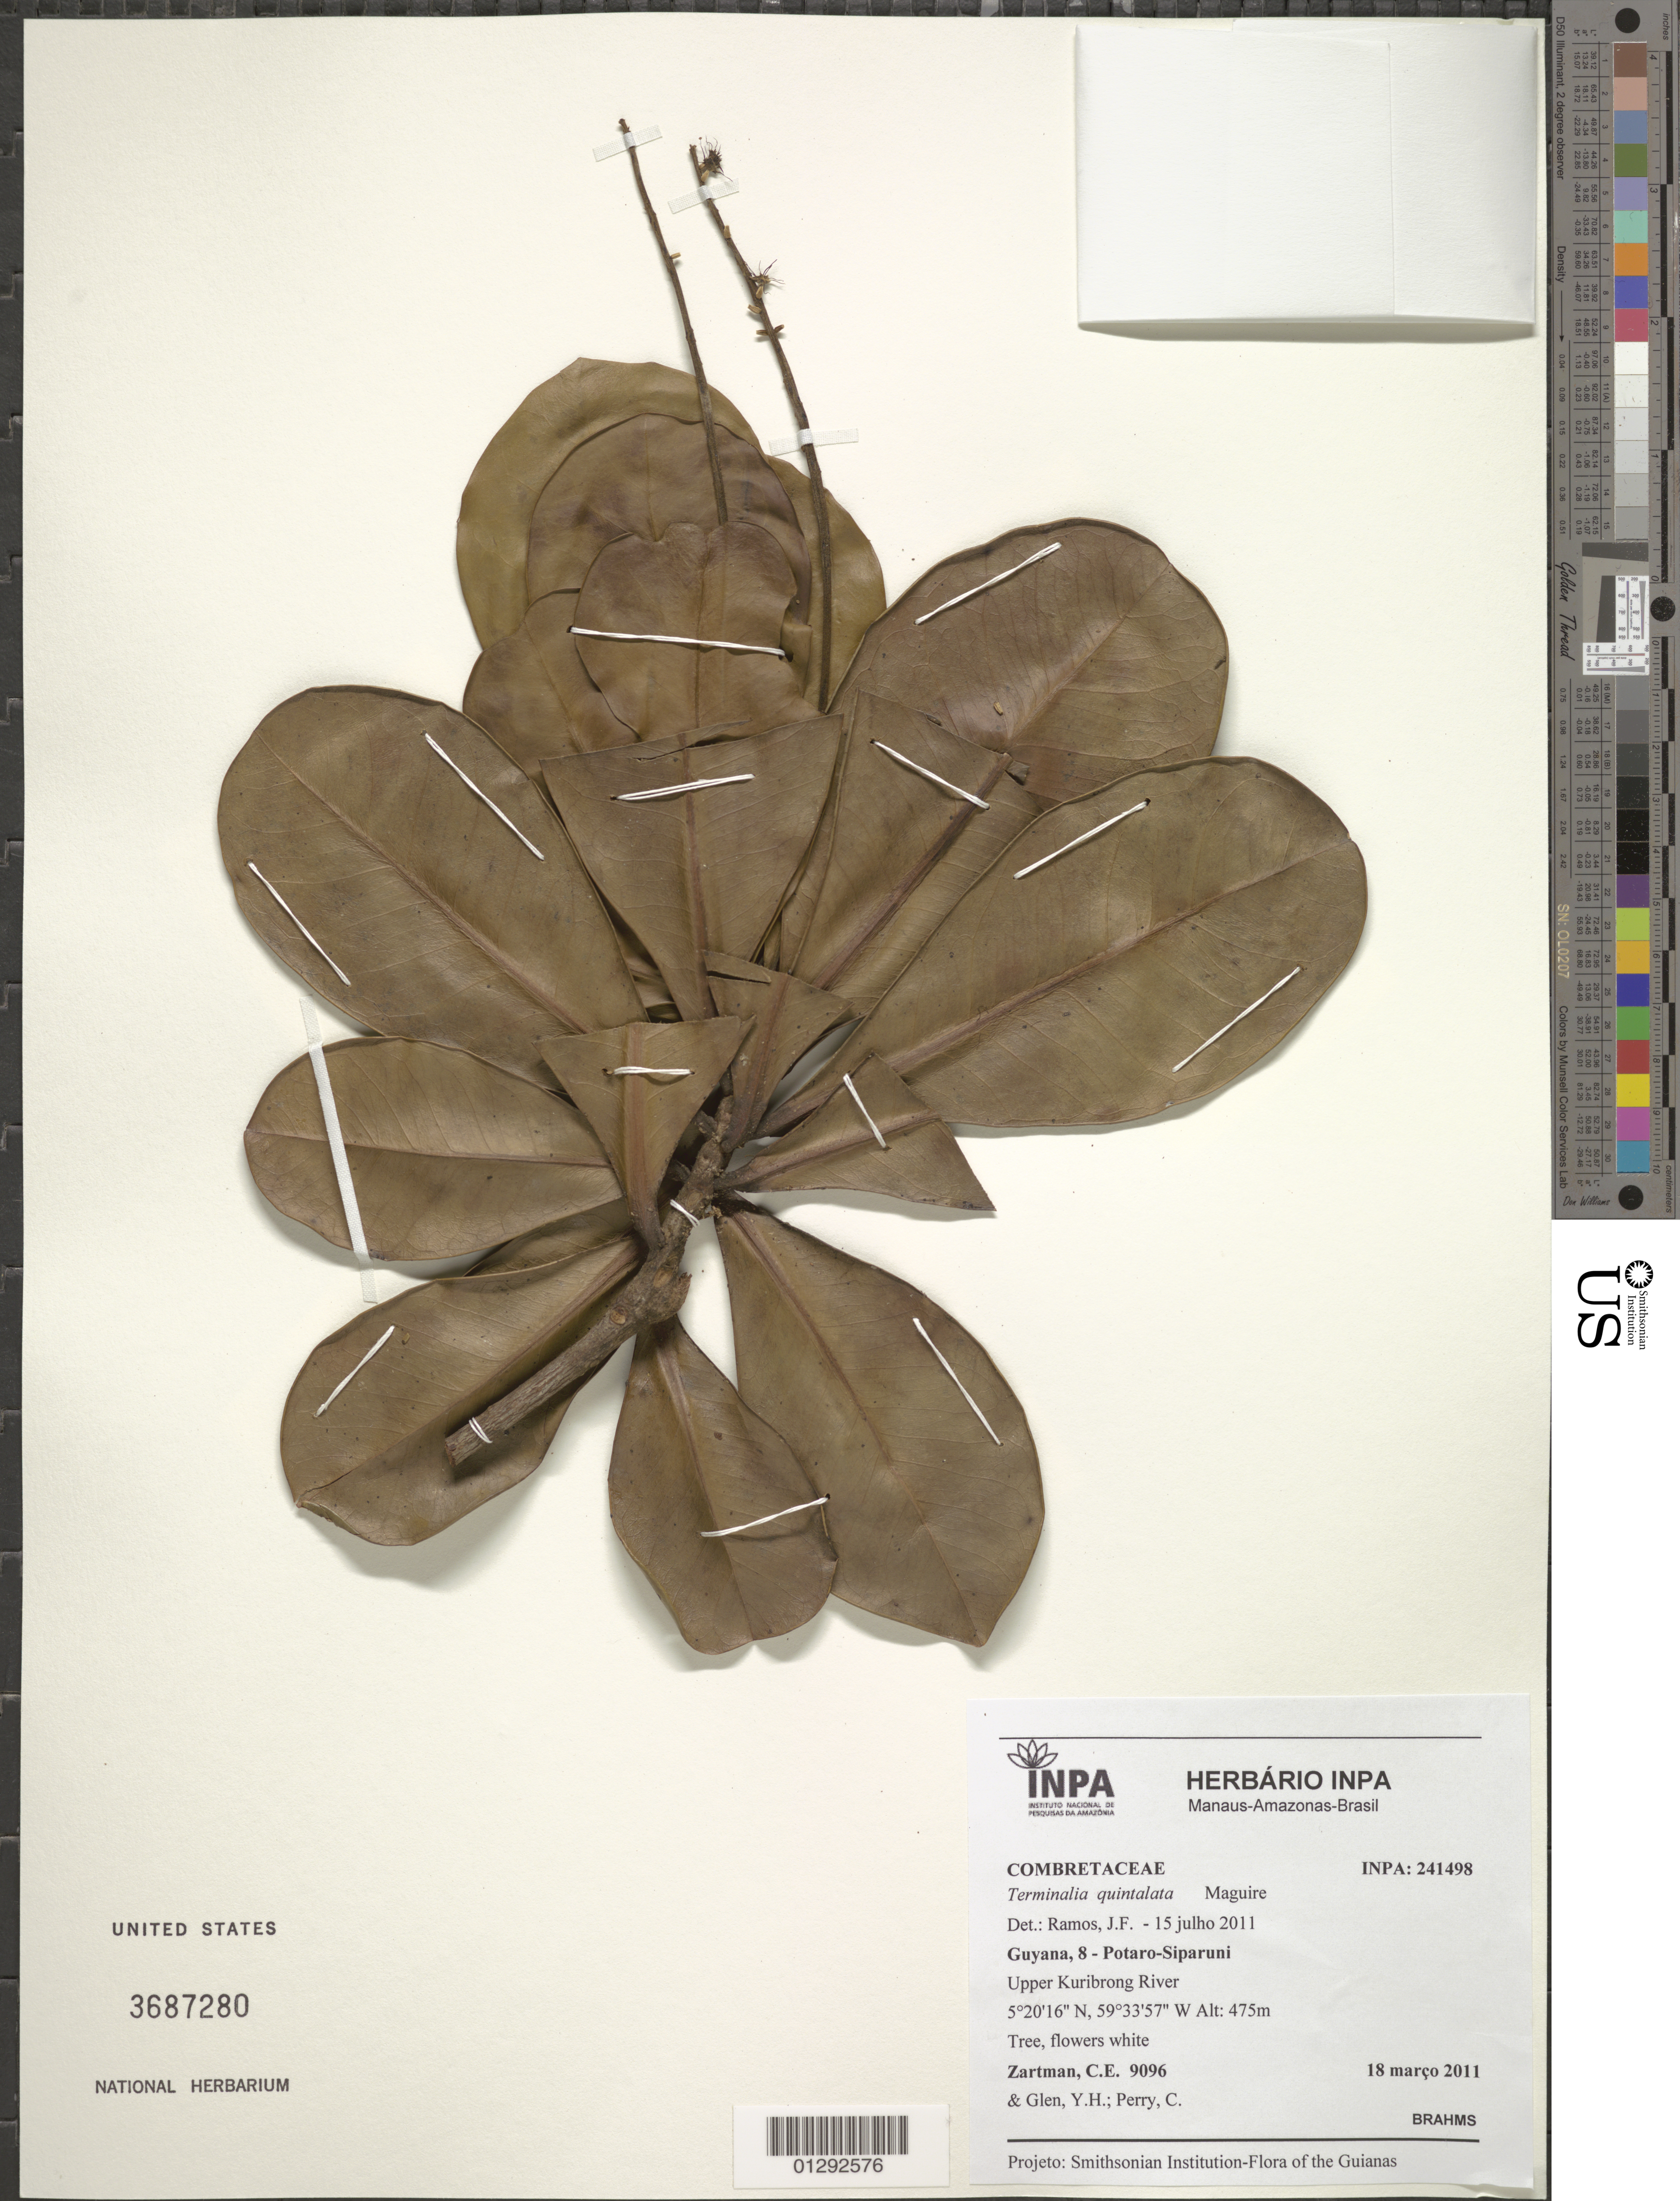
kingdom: Plantae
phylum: Tracheophyta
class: Magnoliopsida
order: Myrtales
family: Combretaceae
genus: Terminalia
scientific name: Terminalia quintalata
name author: Maguire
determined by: Ramos, J. F.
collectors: C. Zartman, Y. Glen & C. Perry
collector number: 9096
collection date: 2011-03-18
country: Guyana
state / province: Potaro-Siparuni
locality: Upper Kuribrong River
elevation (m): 475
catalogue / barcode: US 3687280